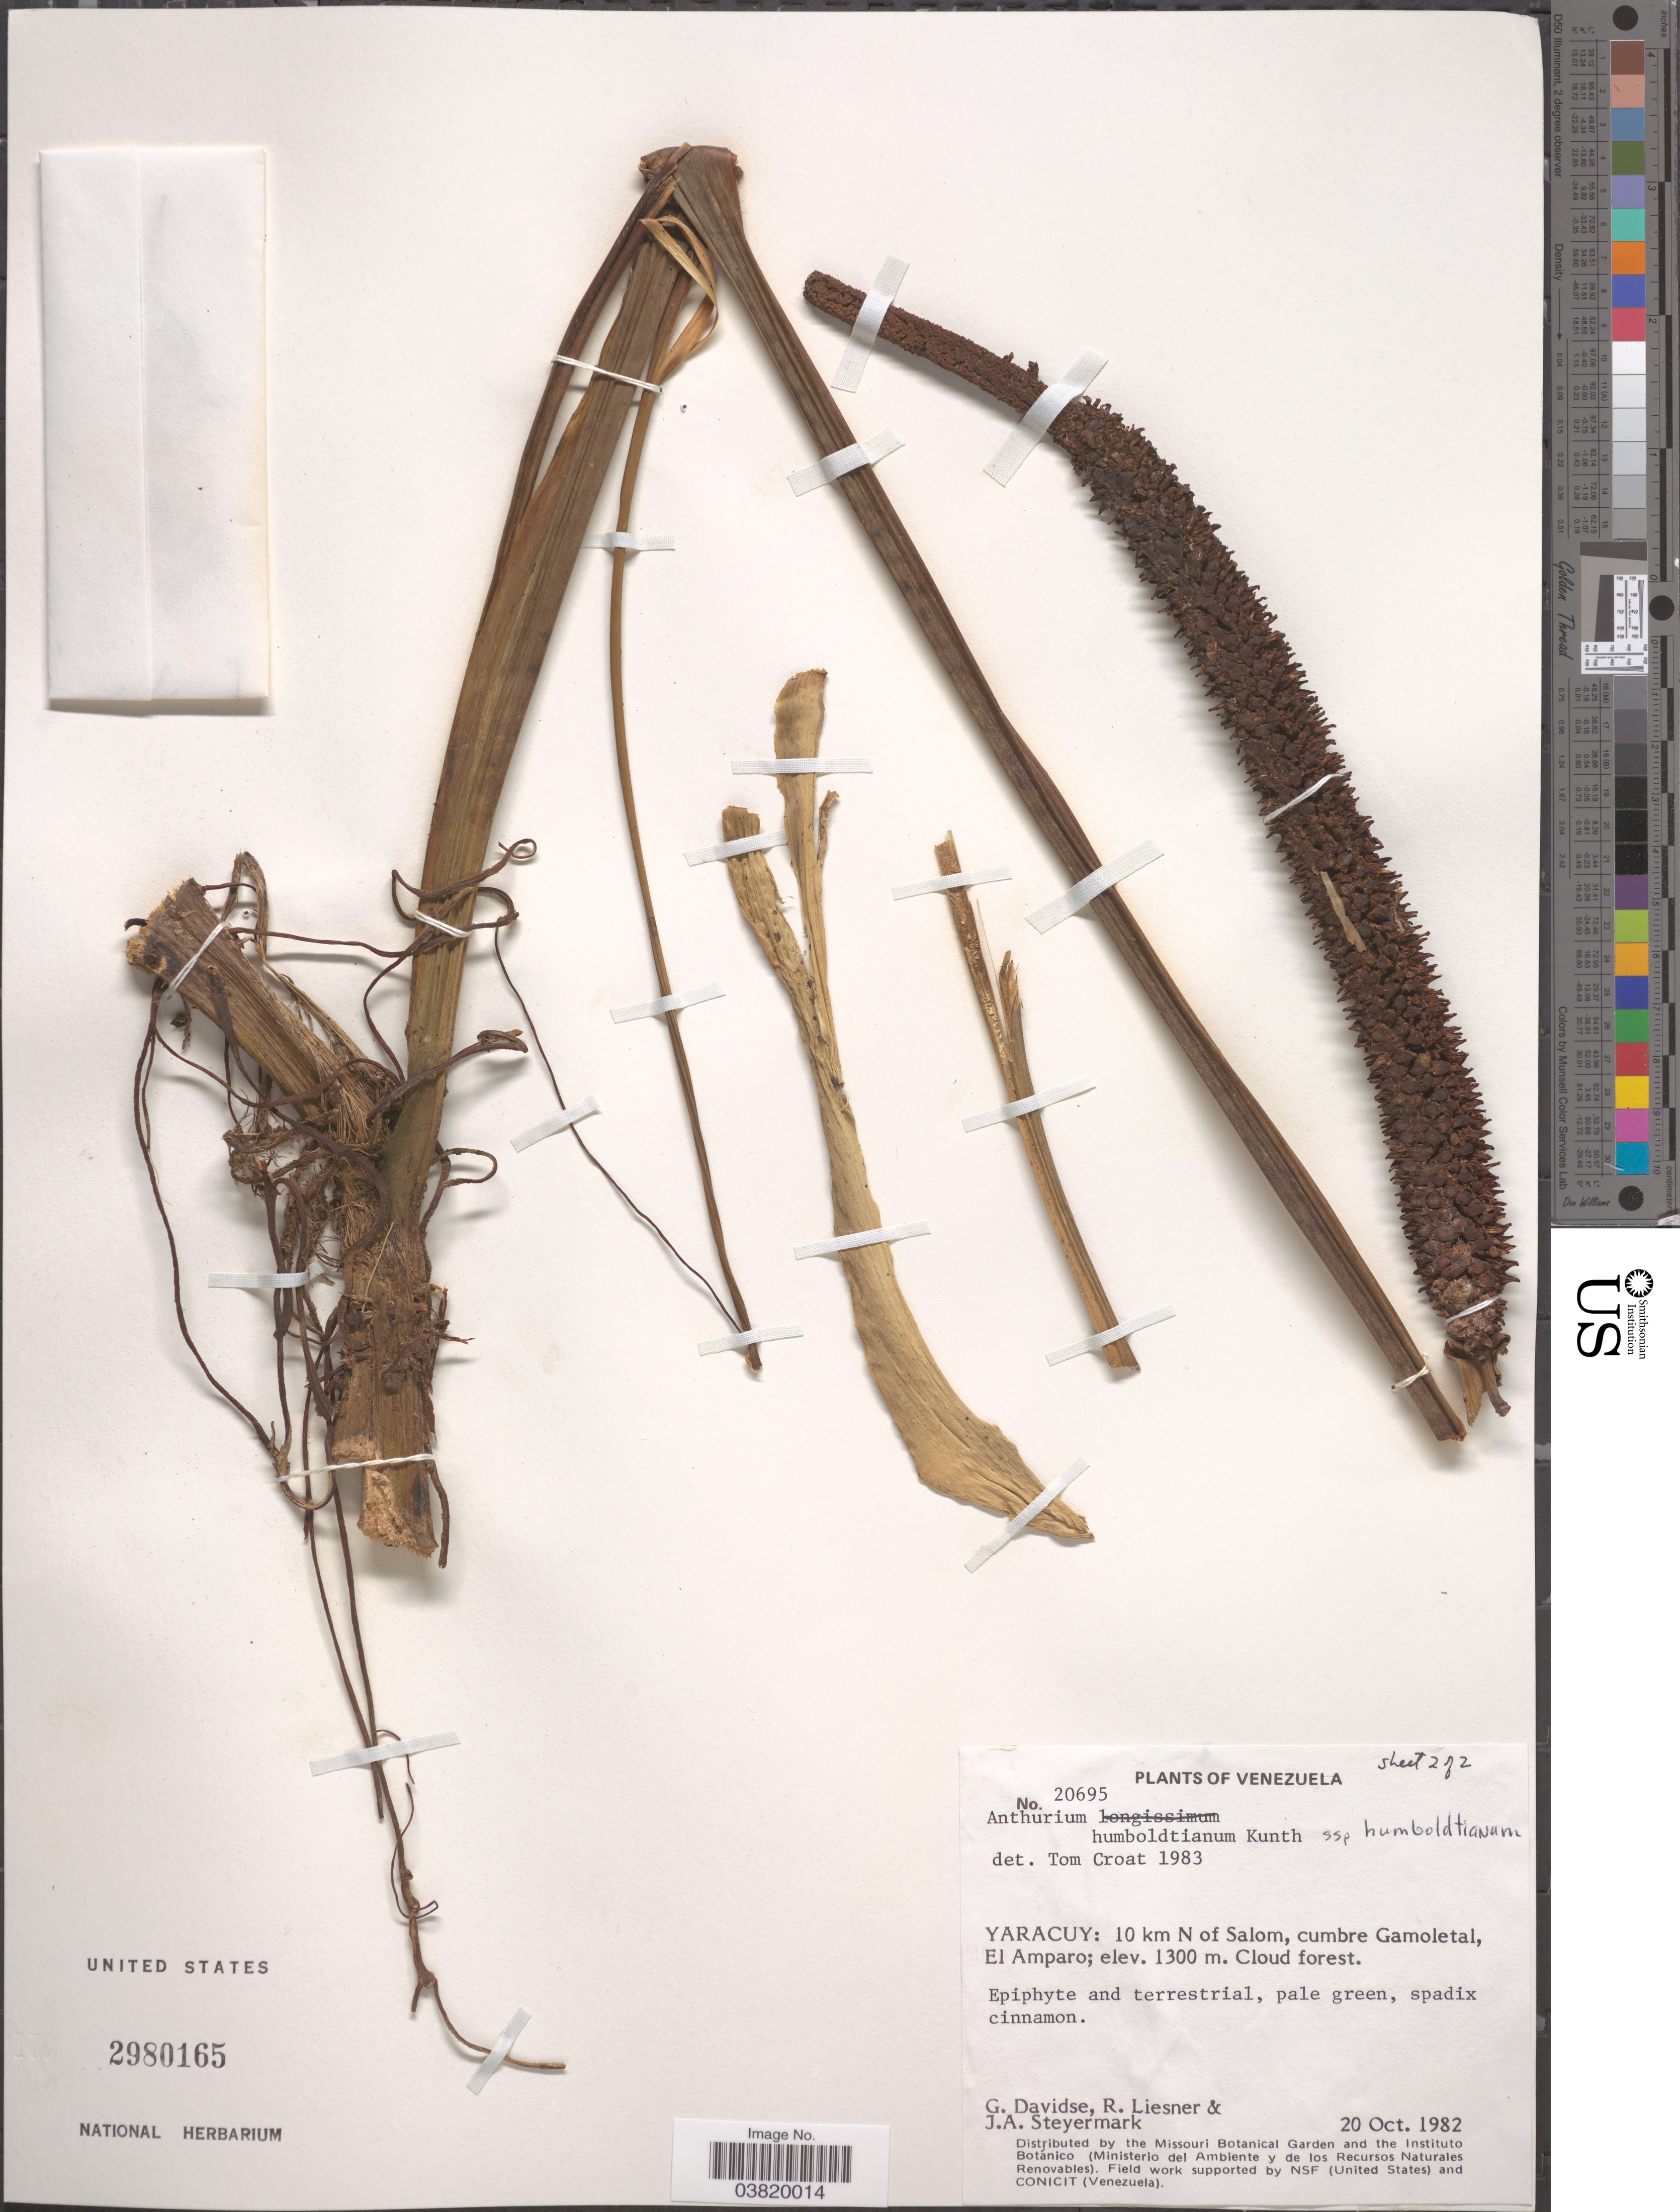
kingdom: Plantae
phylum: Tracheophyta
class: Liliopsida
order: Alismatales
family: Araceae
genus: Anthurium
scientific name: Anthurium humboldtianum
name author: Kunth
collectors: G. Davidse, R. L. Liesner & J. Steyermark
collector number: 20695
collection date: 1982-10-20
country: Venezuela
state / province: Yaracuy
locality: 10 km N of Salom, cumbre Gamoletal, El Amparo.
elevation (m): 1300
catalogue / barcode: US 2980165